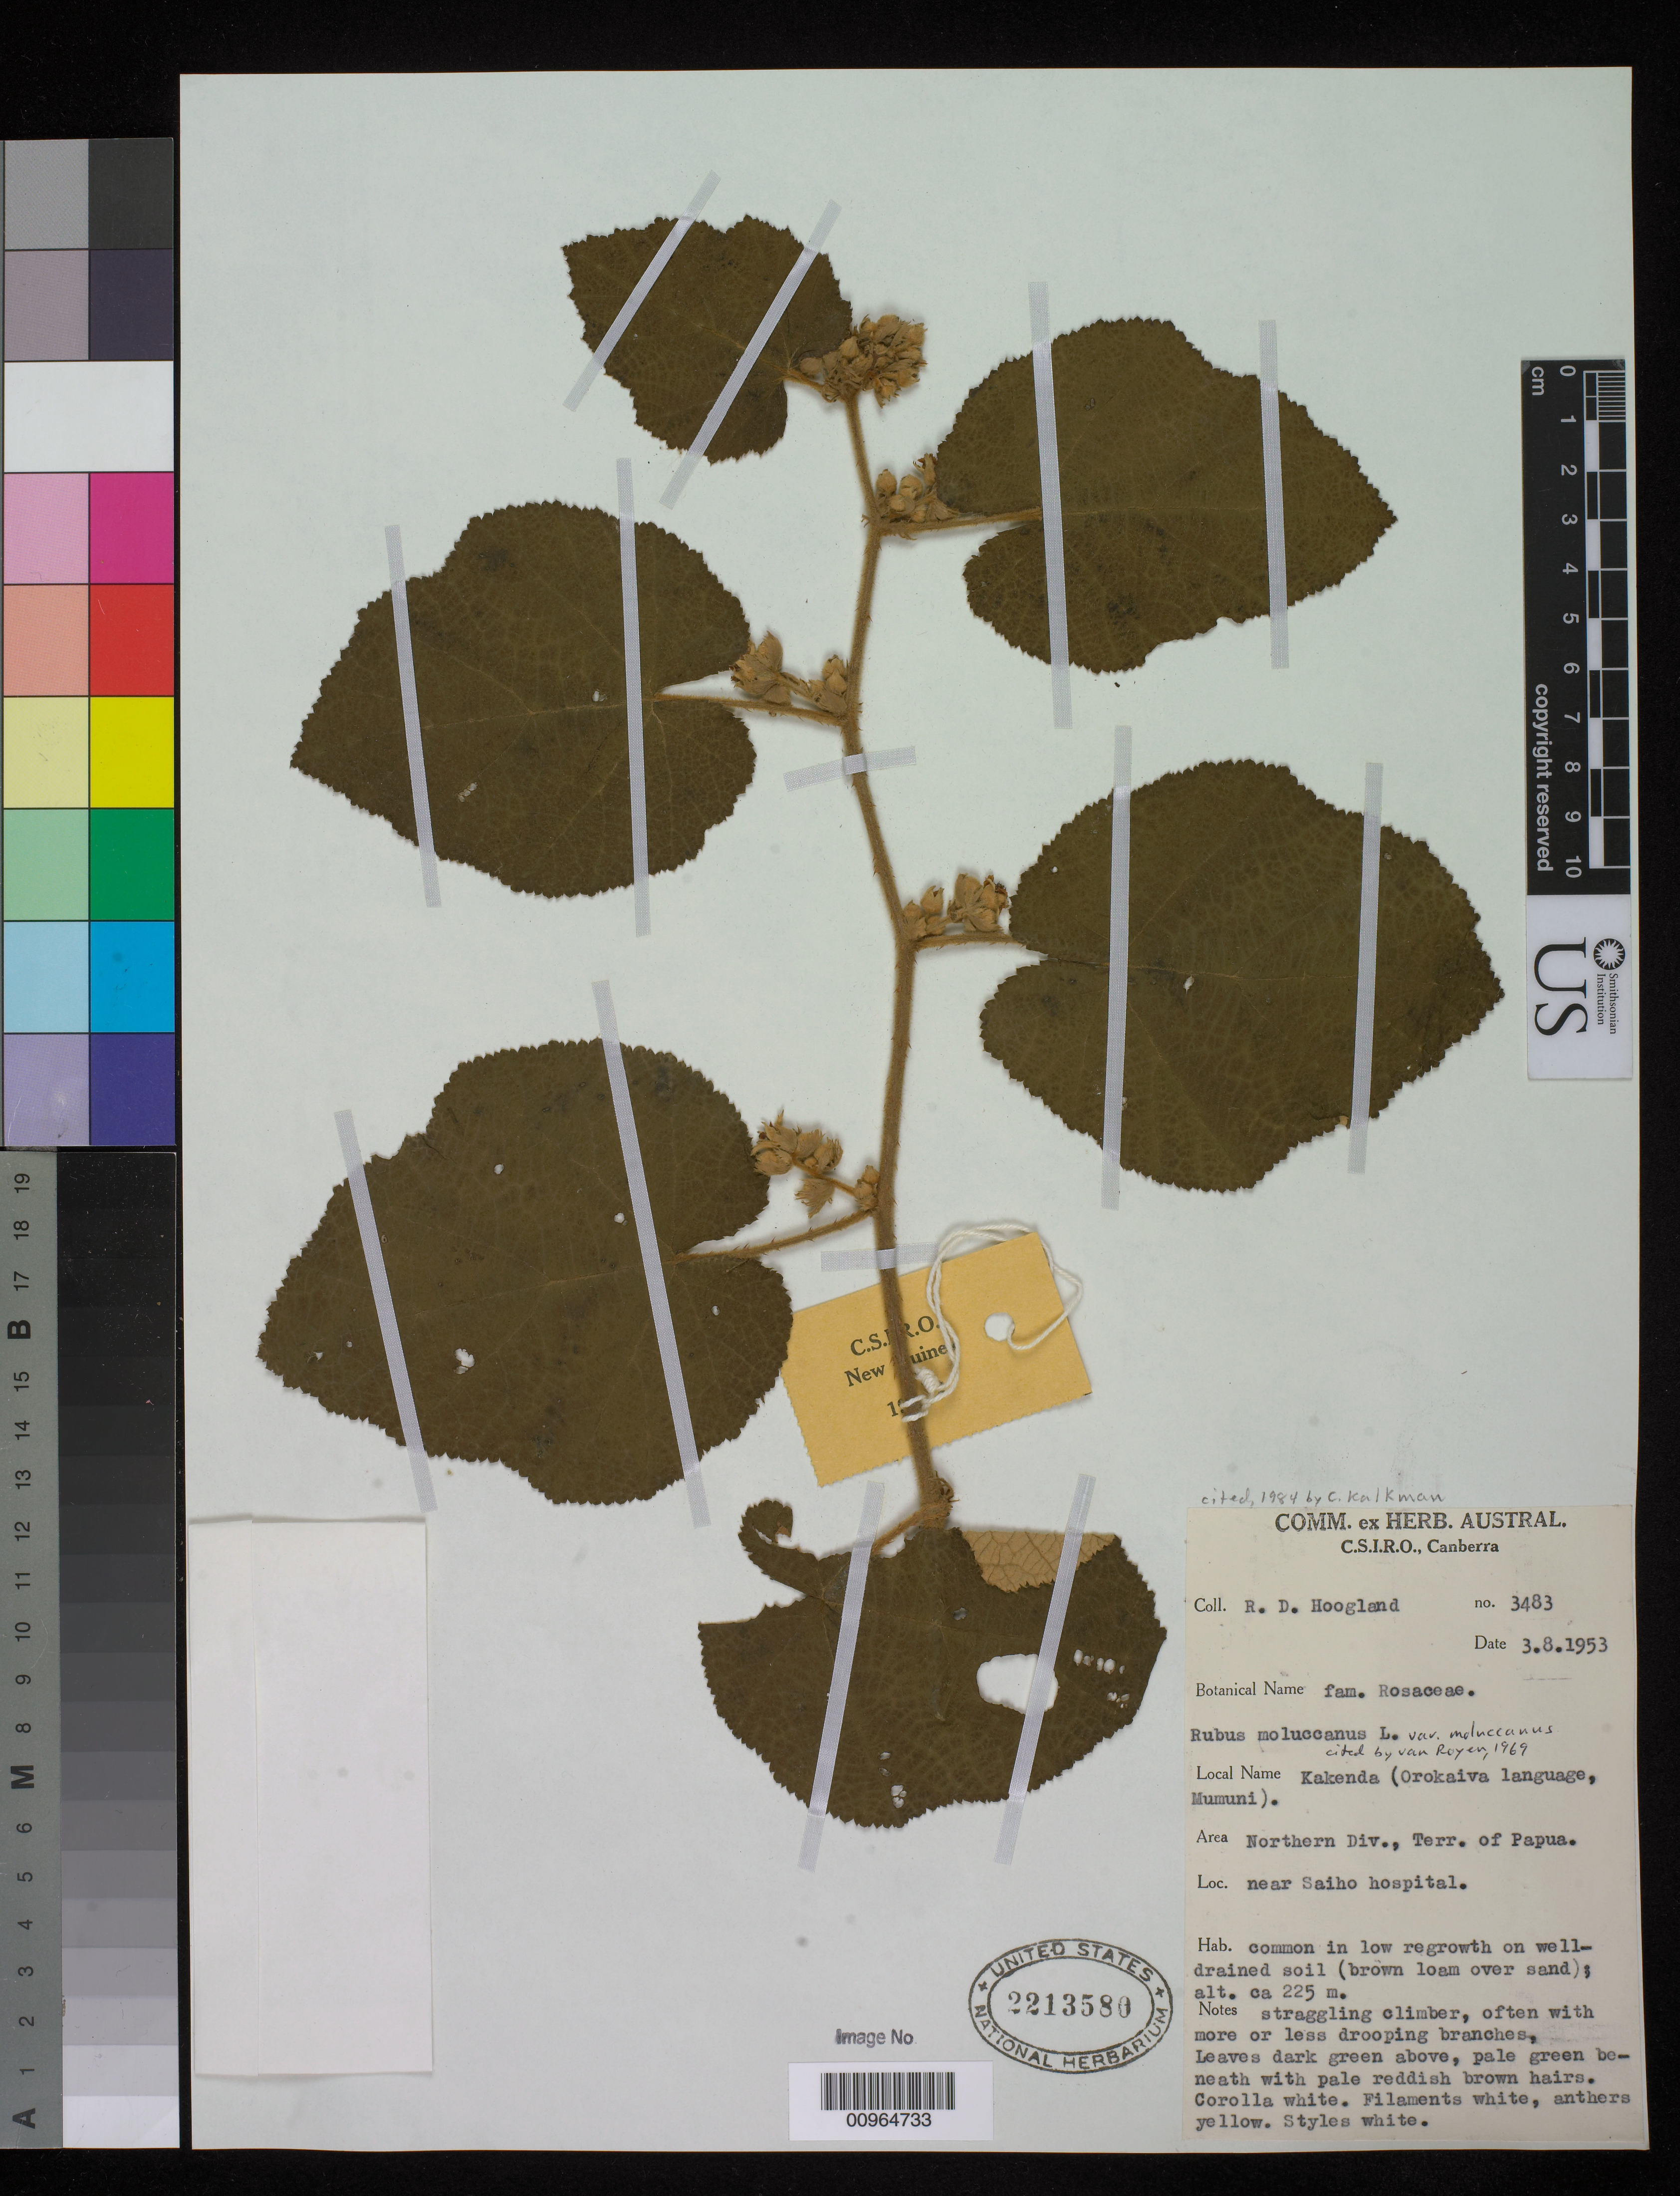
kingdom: Plantae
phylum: Tracheophyta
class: Magnoliopsida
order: Rosales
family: Rosaceae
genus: Rubus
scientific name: Rubus moluccanus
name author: L.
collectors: R. D. Hoogland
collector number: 3483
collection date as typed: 08 Mar 1953 or 03 Aug 1953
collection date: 1953-03-08 or 1953-08-03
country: Papua New Guinea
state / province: Northern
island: New Guinea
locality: Northern Div., Terr. of Papua, near Saiho hospital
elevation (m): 225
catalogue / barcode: US 2213580